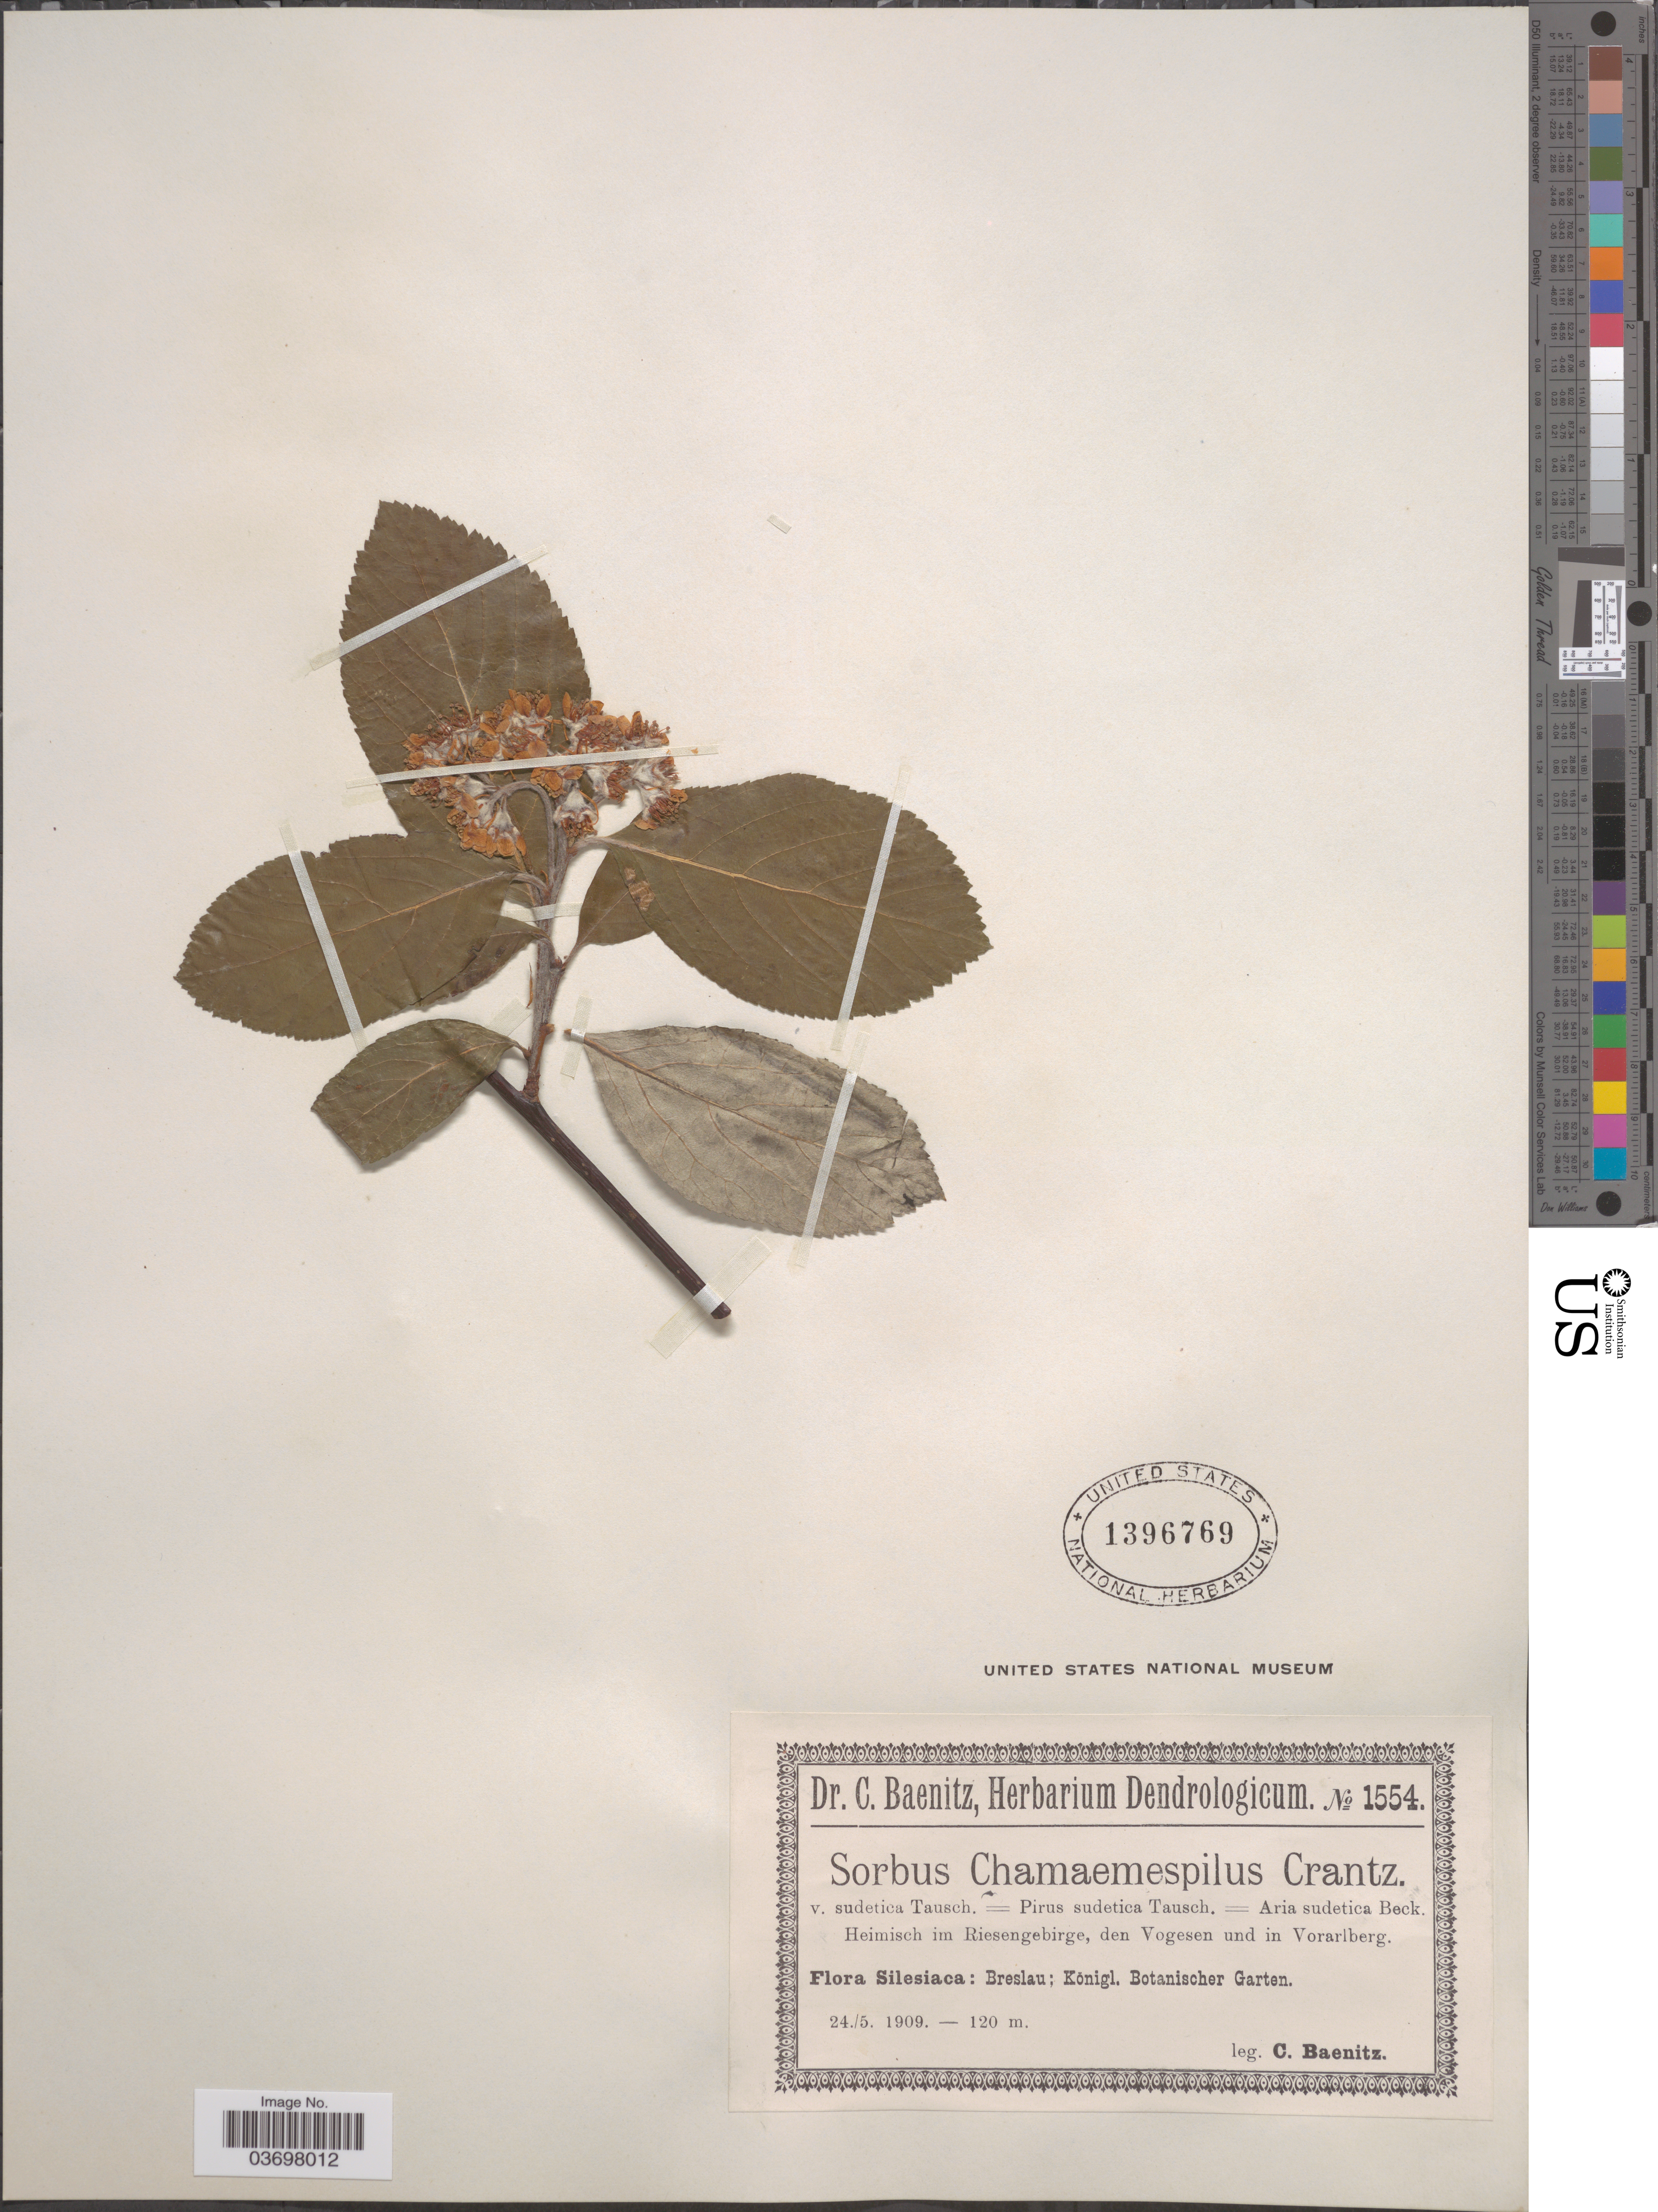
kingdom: Plantae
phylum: Tracheophyta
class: Magnoliopsida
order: Rosales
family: Rosaceae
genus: Chamaemespilus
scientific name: Chamaemespilus alpina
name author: (Mill.) K.R. Robertson & J.B. Phipps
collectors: C. G. Baenitz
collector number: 1554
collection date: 1909-05-24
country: Poland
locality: Silesiaca: Breslau; Königl. Botanischer Garten.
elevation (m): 120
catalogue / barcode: US 1396769